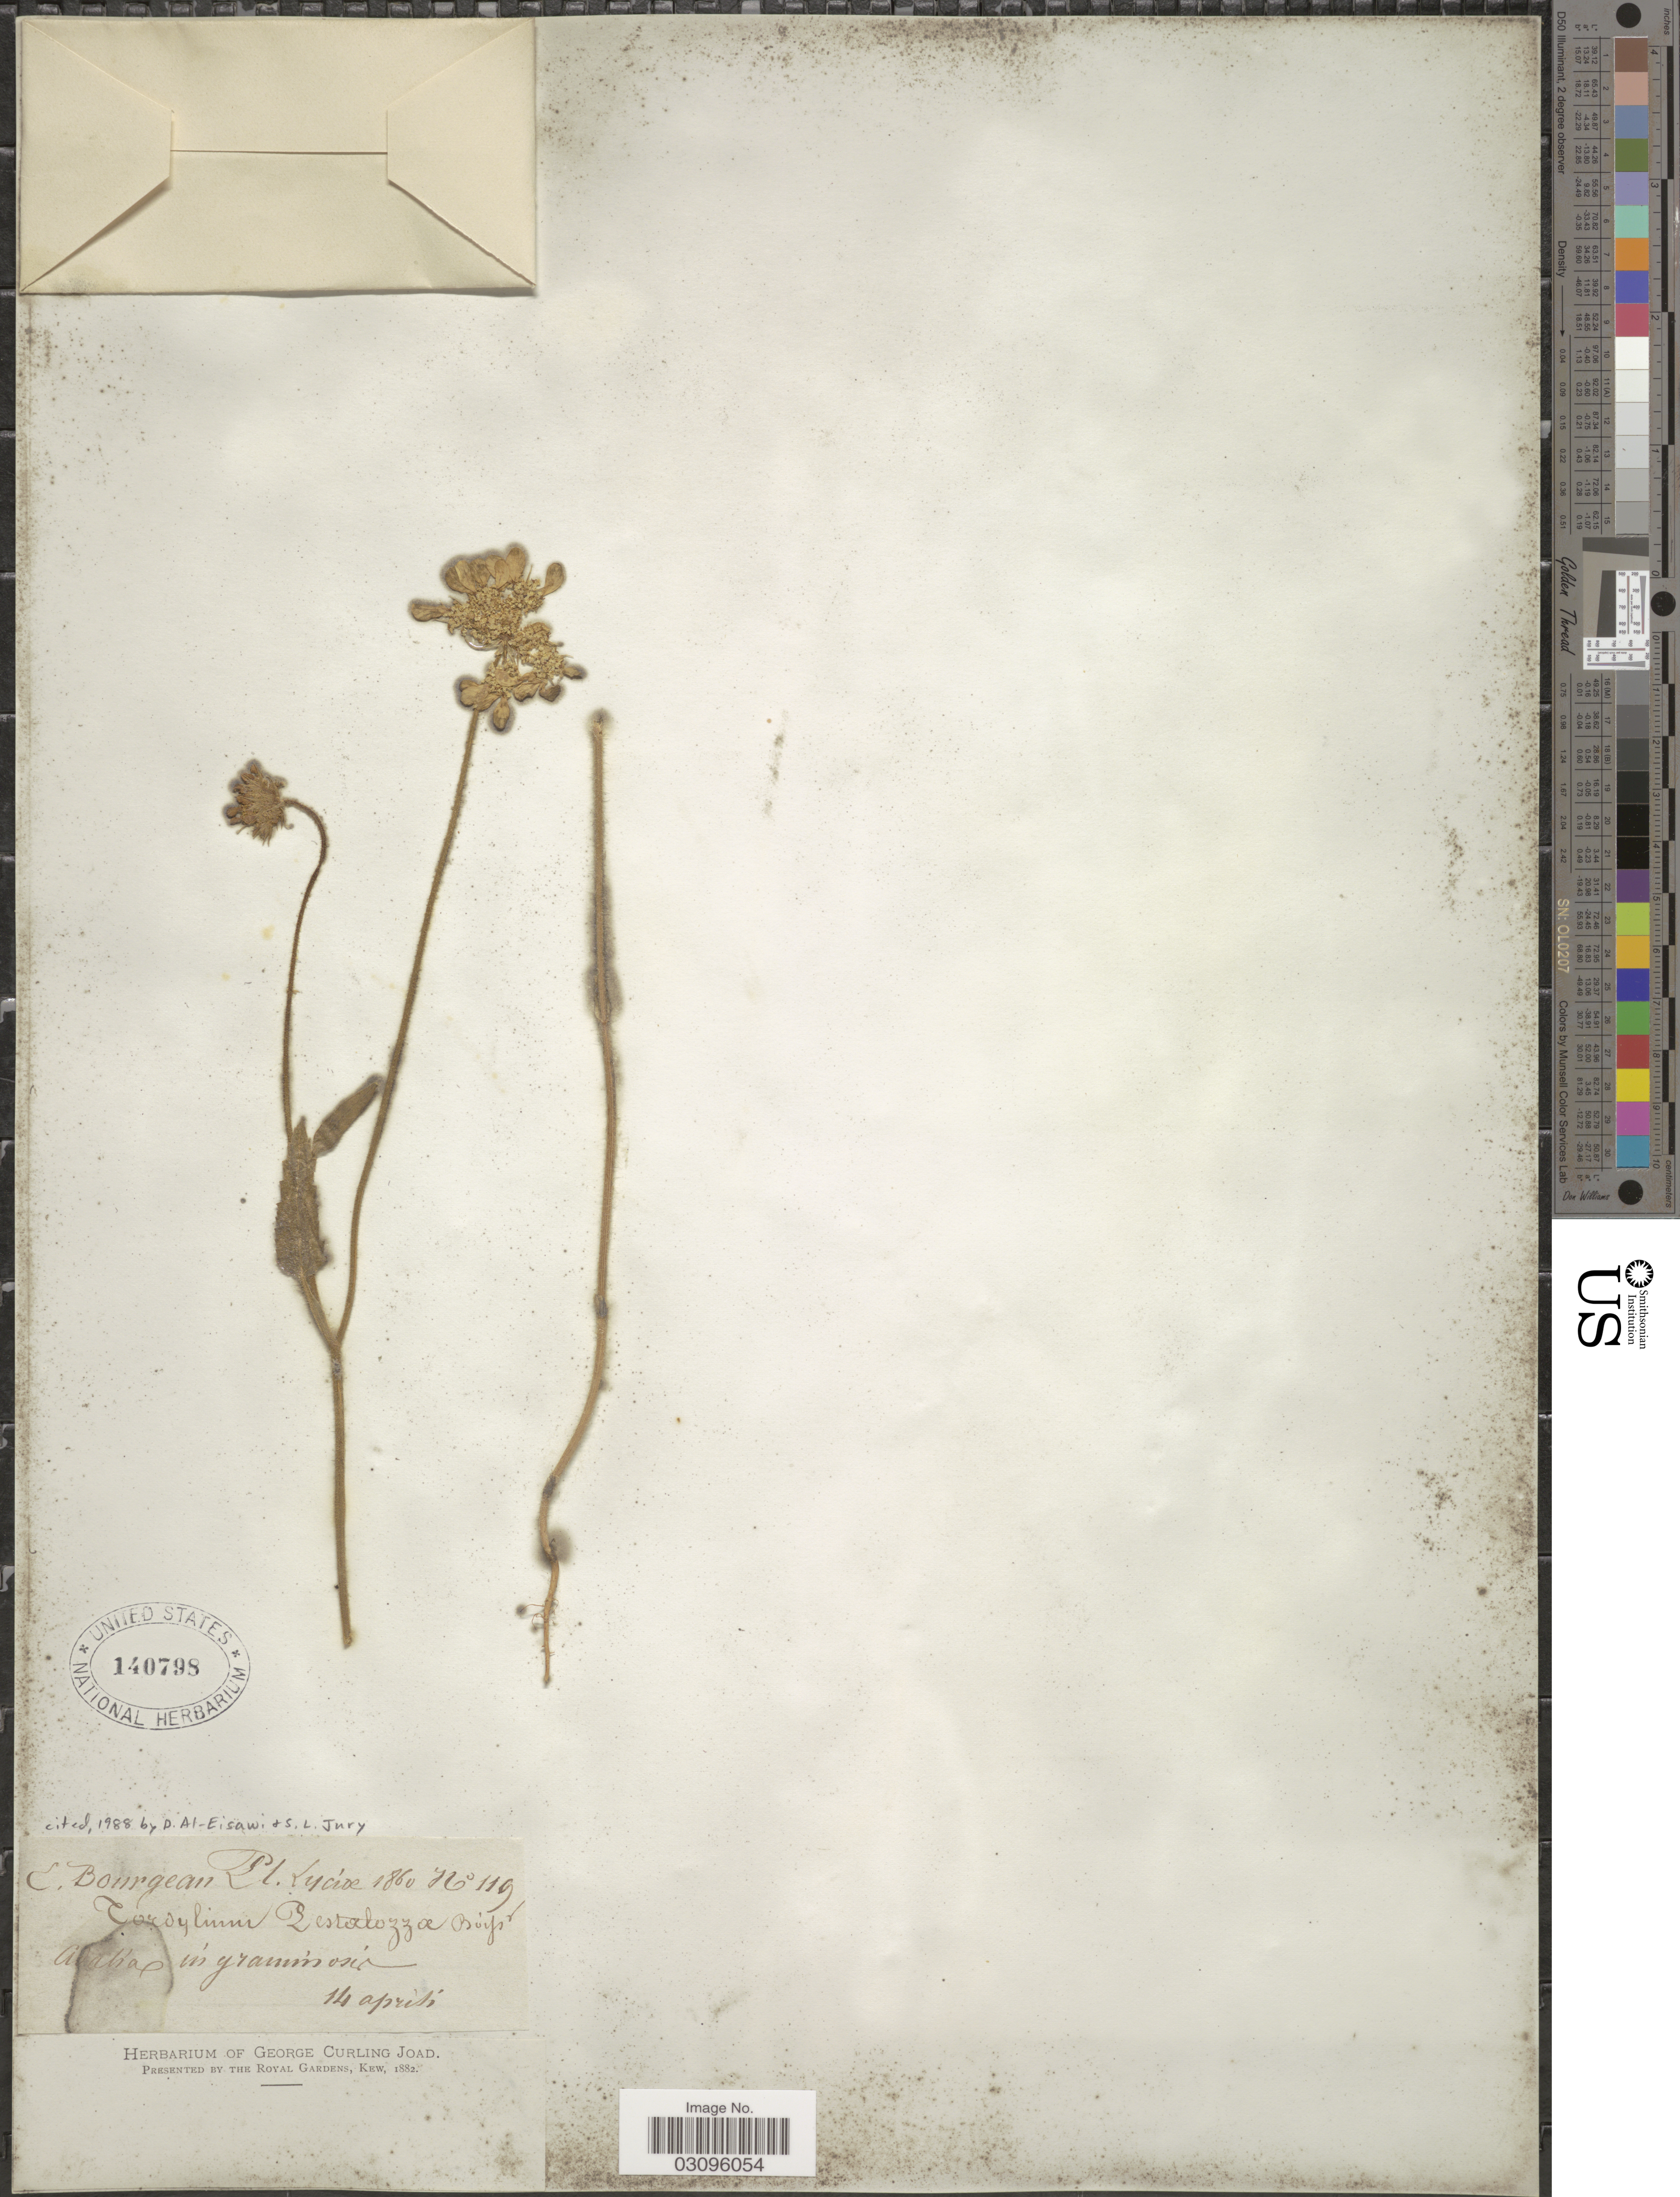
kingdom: Plantae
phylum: Tracheophyta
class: Magnoliopsida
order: Apiales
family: Apiaceae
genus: Tordylium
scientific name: Tordylium pestalozzae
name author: Boiss.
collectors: E. Bourgeau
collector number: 119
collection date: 1860-04-14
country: Turkey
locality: Lyciae. Adah'a [interpreted]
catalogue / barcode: US 140798